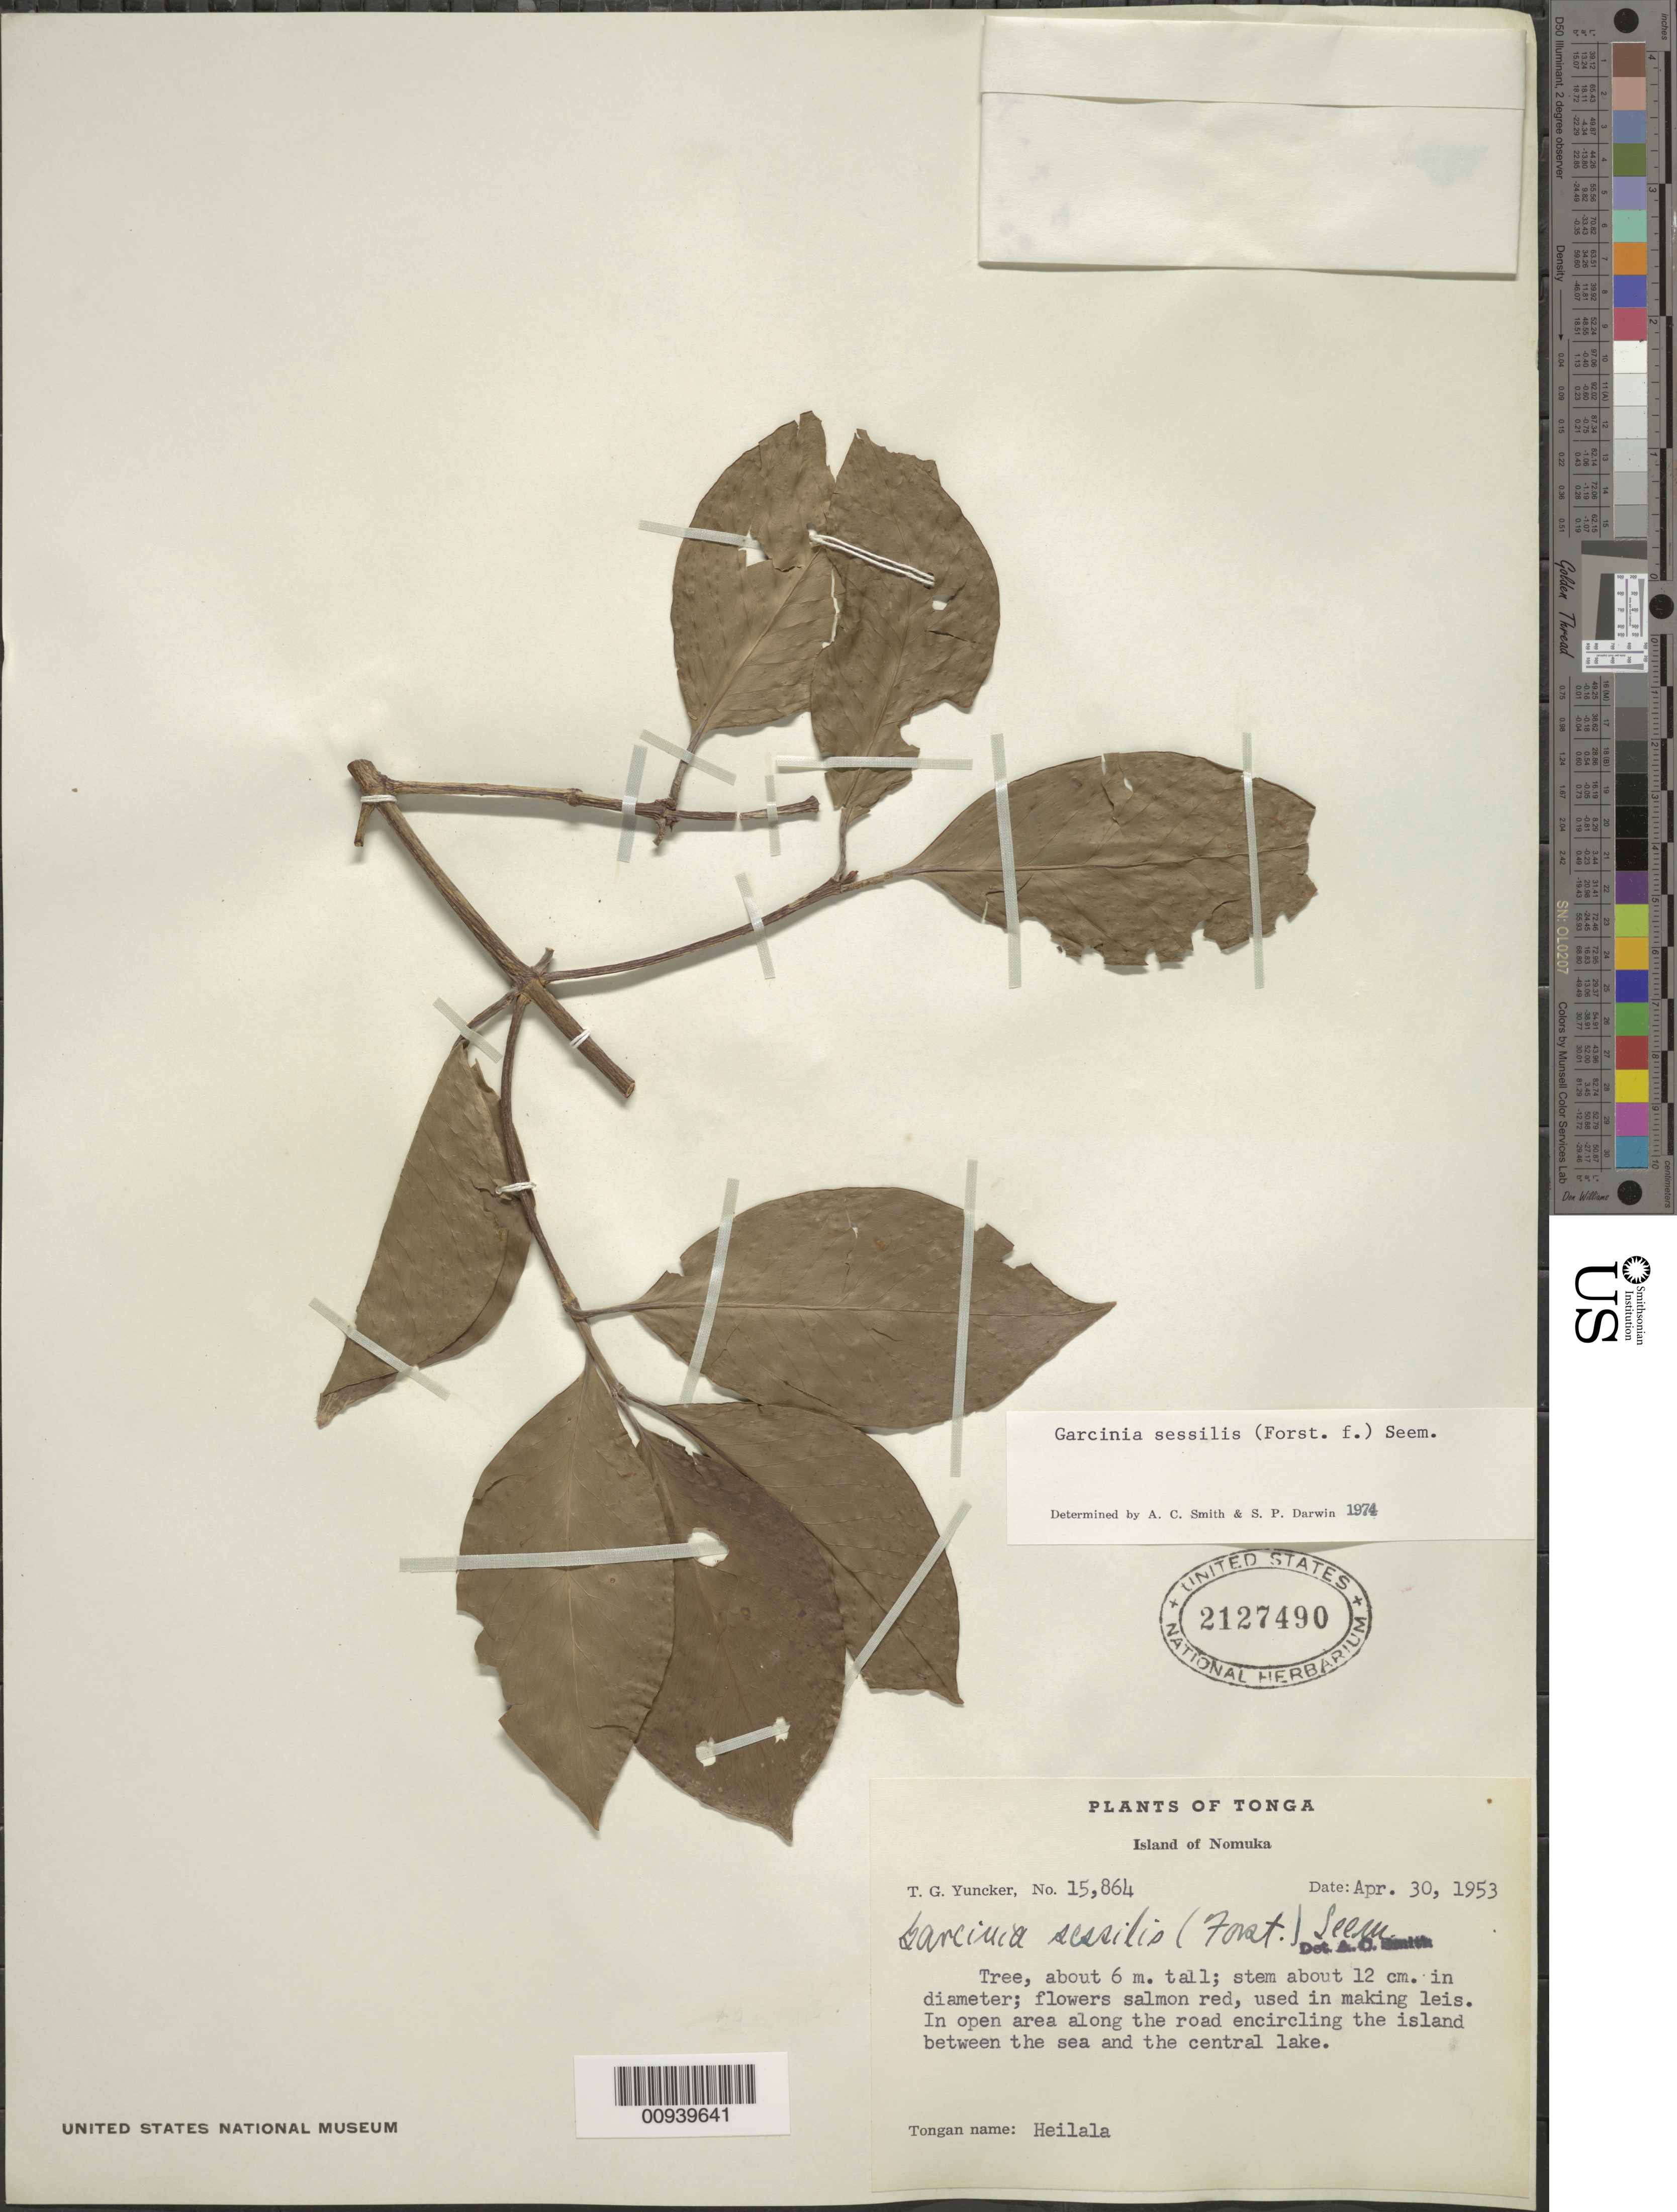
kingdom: Plantae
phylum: Tracheophyta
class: Magnoliopsida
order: Malpighiales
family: Clusiaceae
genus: Garcinia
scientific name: Garcinia sessilis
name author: (G. Forst.) Seem.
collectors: T. G. Yuncker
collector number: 15864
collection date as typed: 30 Apr 1953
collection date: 1953-04-30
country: Tonga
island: Nomuka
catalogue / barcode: US 2127490